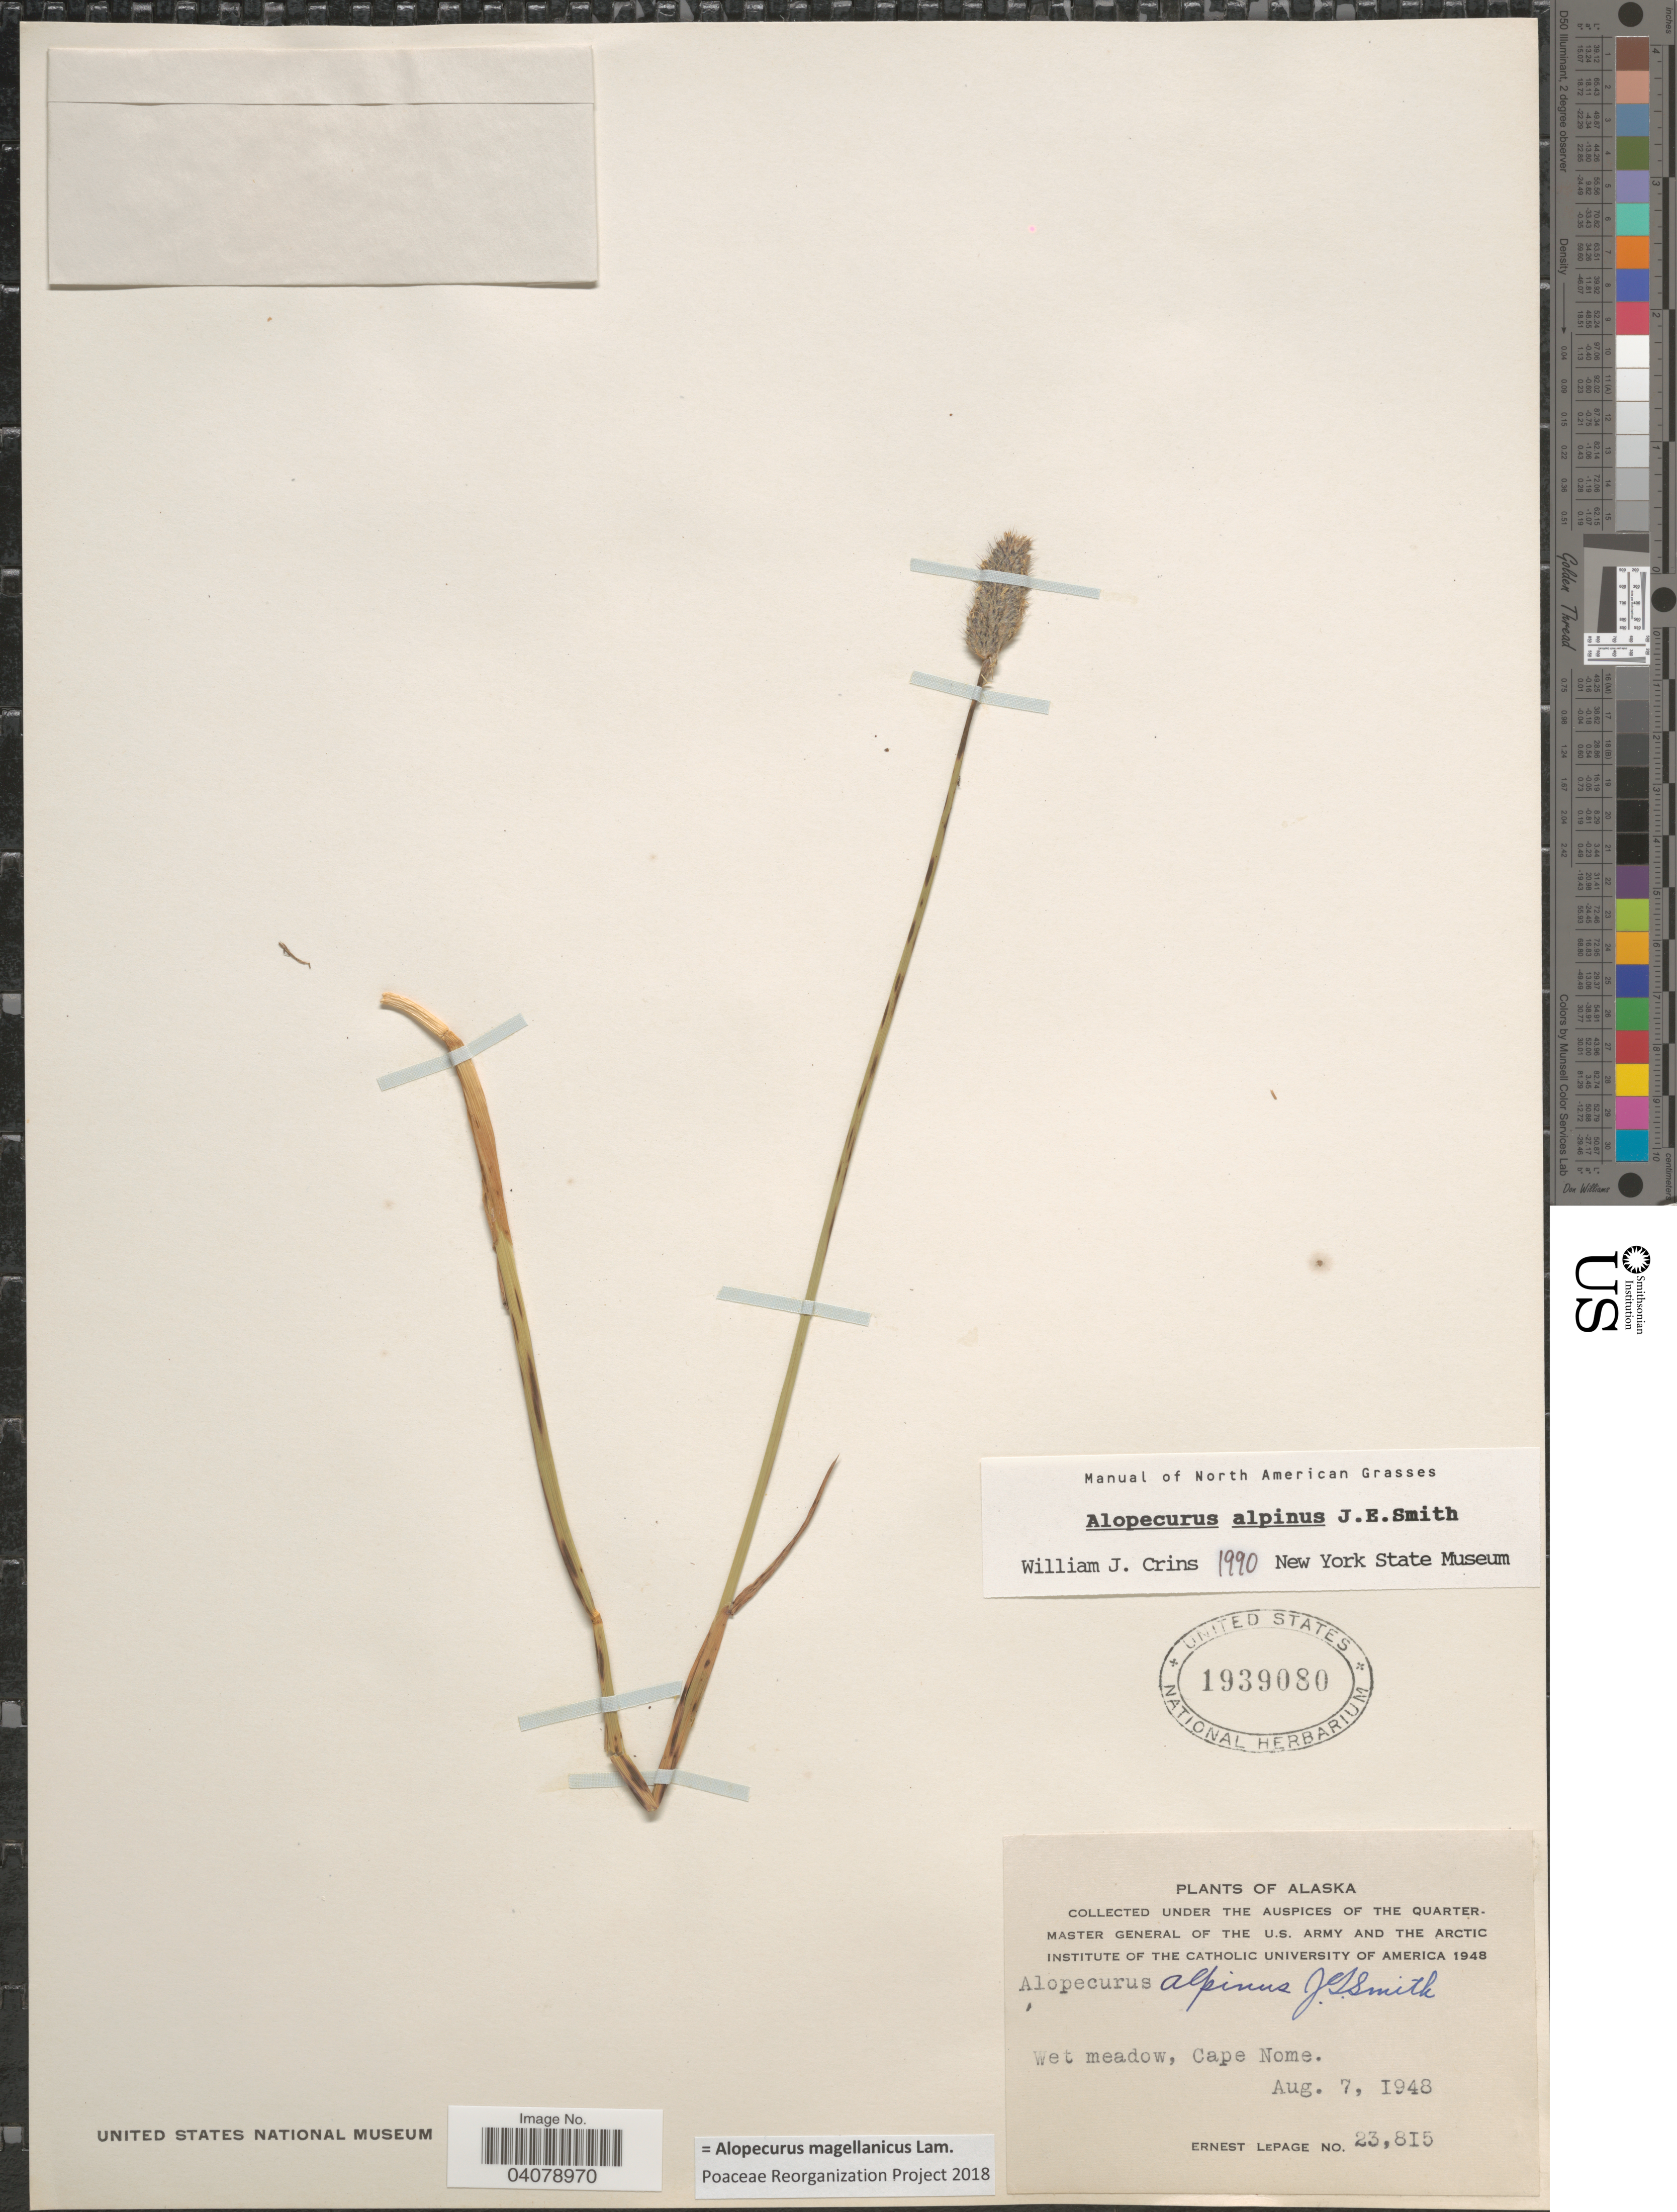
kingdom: Plantae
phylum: Tracheophyta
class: Liliopsida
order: Poales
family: Poaceae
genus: Alopecurus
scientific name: Alopecurus magellanicus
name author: Lam.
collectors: E. Lepage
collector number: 23815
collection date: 1948-08-07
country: United States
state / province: Alaska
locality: Cape Nome.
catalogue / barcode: US 1939080